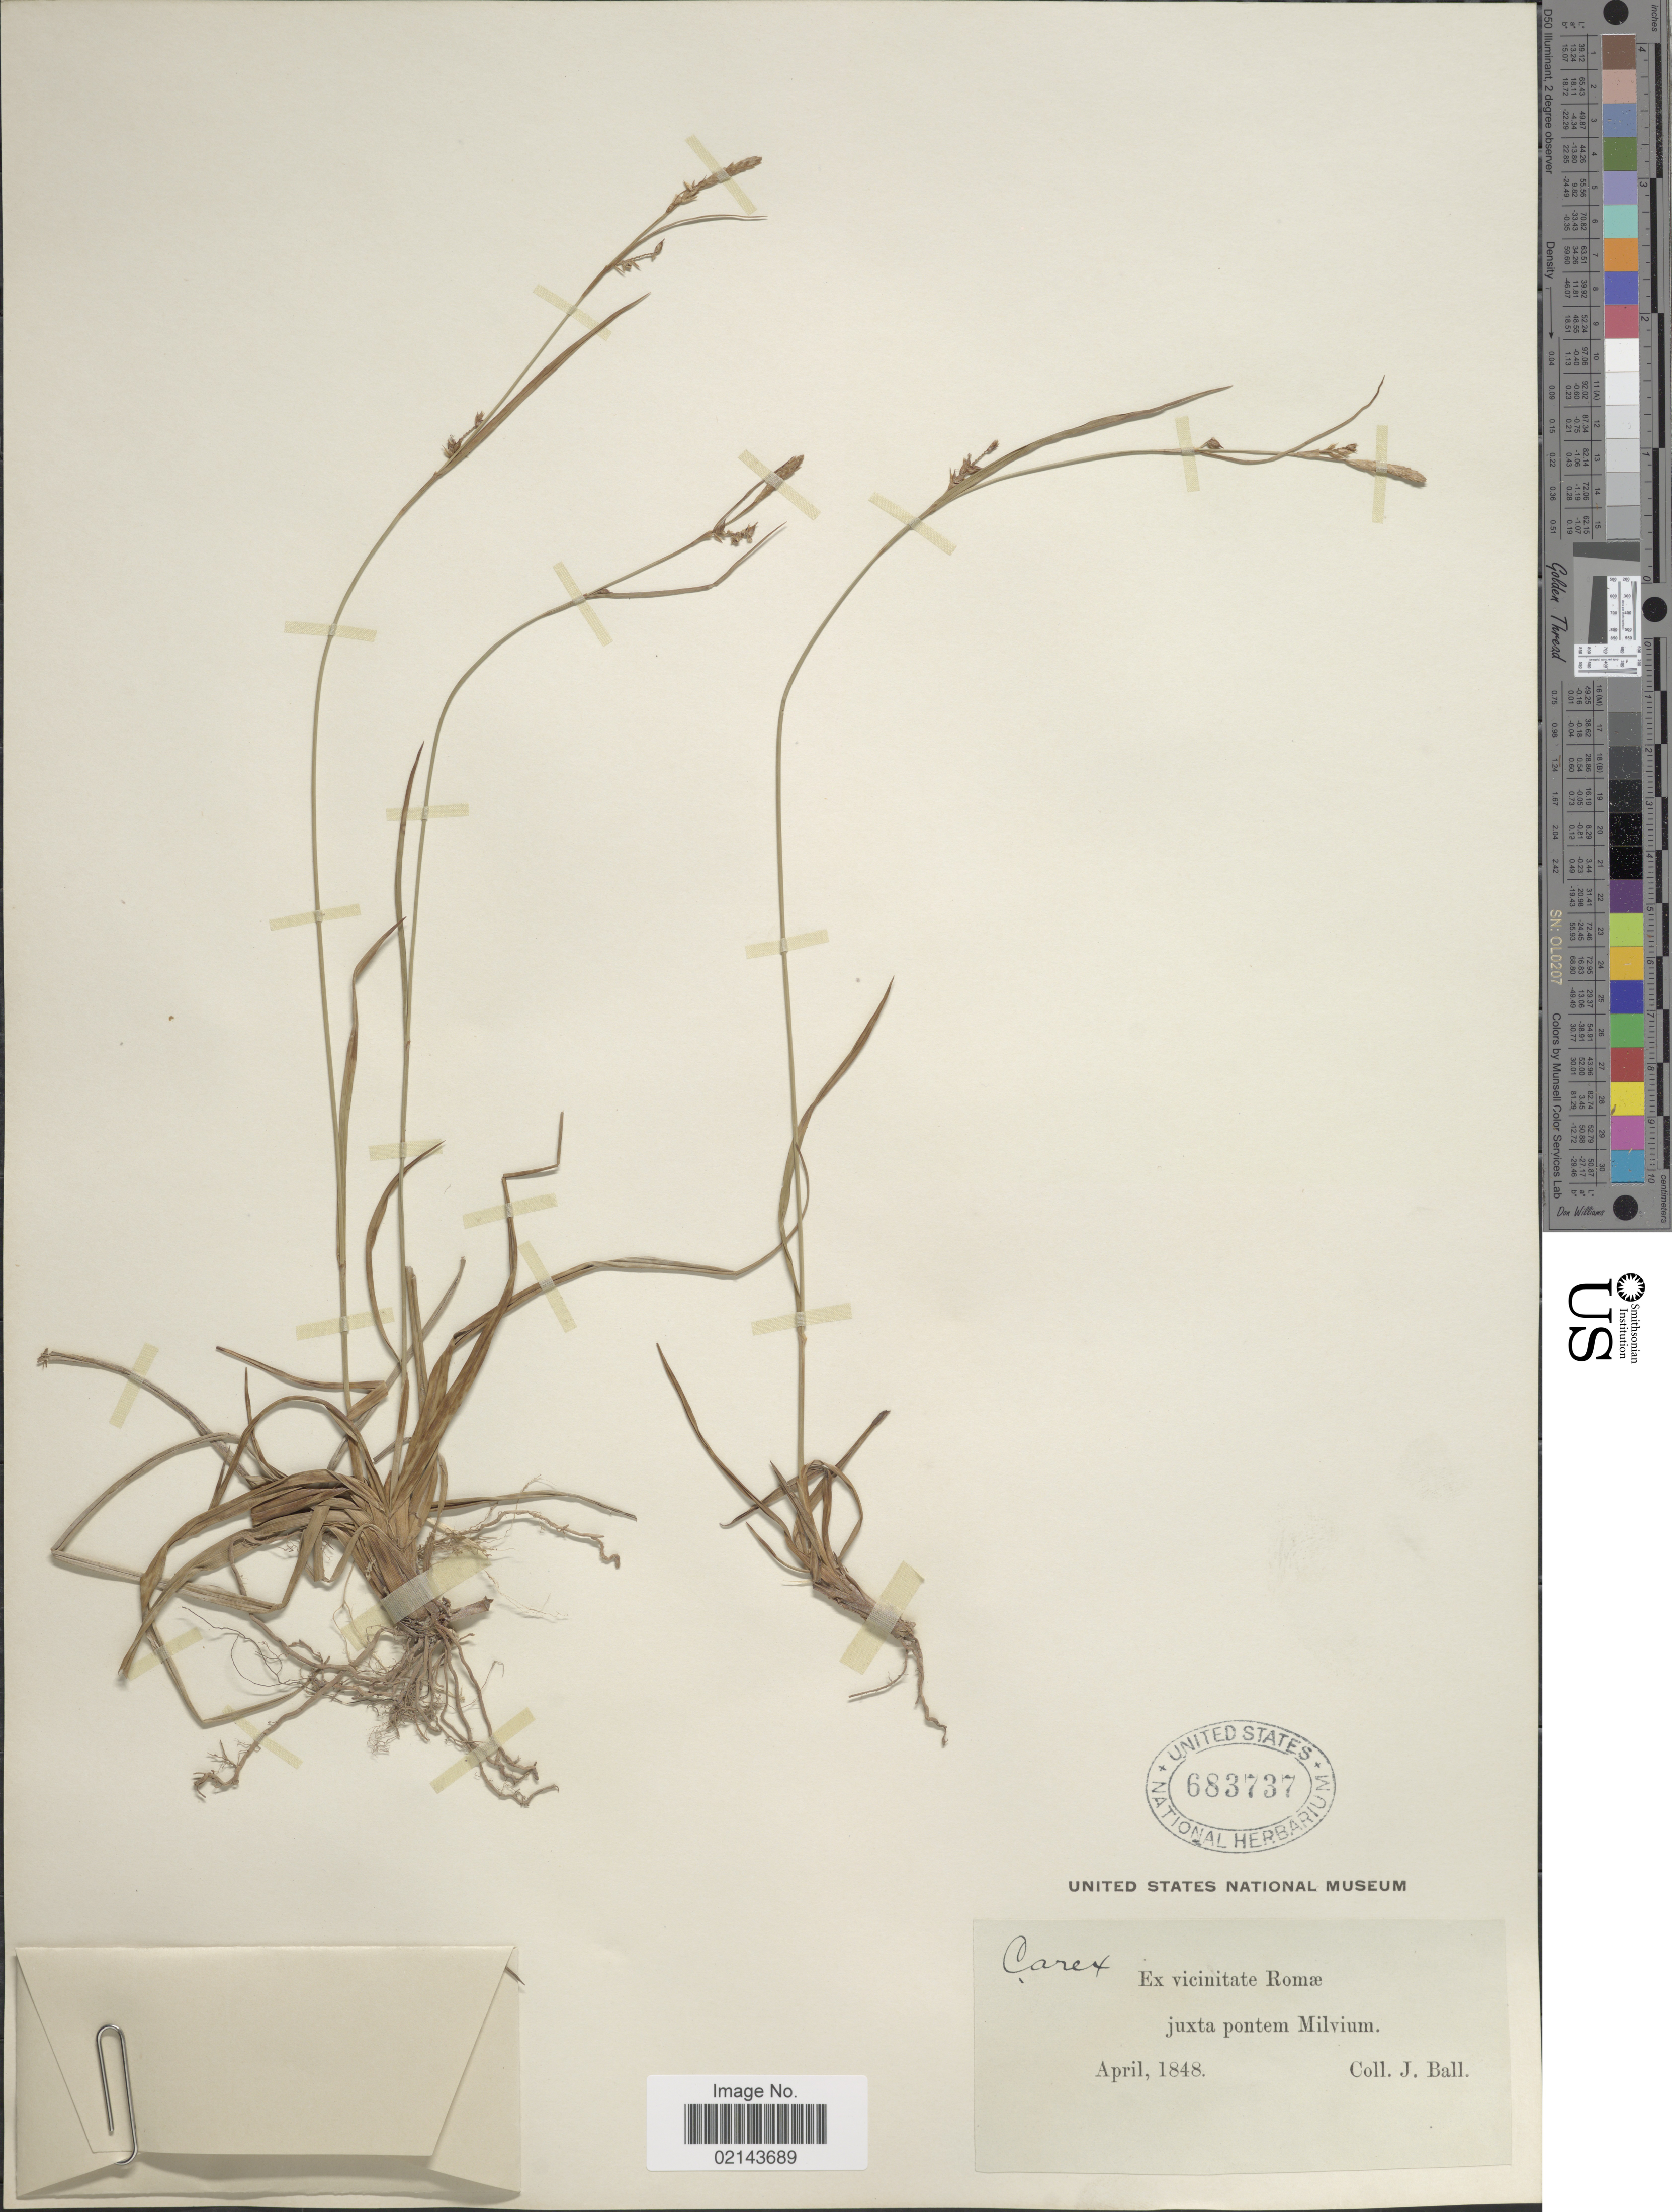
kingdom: Plantae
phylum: Tracheophyta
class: Liliopsida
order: Poales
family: Cyperaceae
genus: Carex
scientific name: Carex sp.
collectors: J. Ball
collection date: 1848-04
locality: Vicinitate Romæ juxta pontem Milvium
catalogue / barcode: US 683737